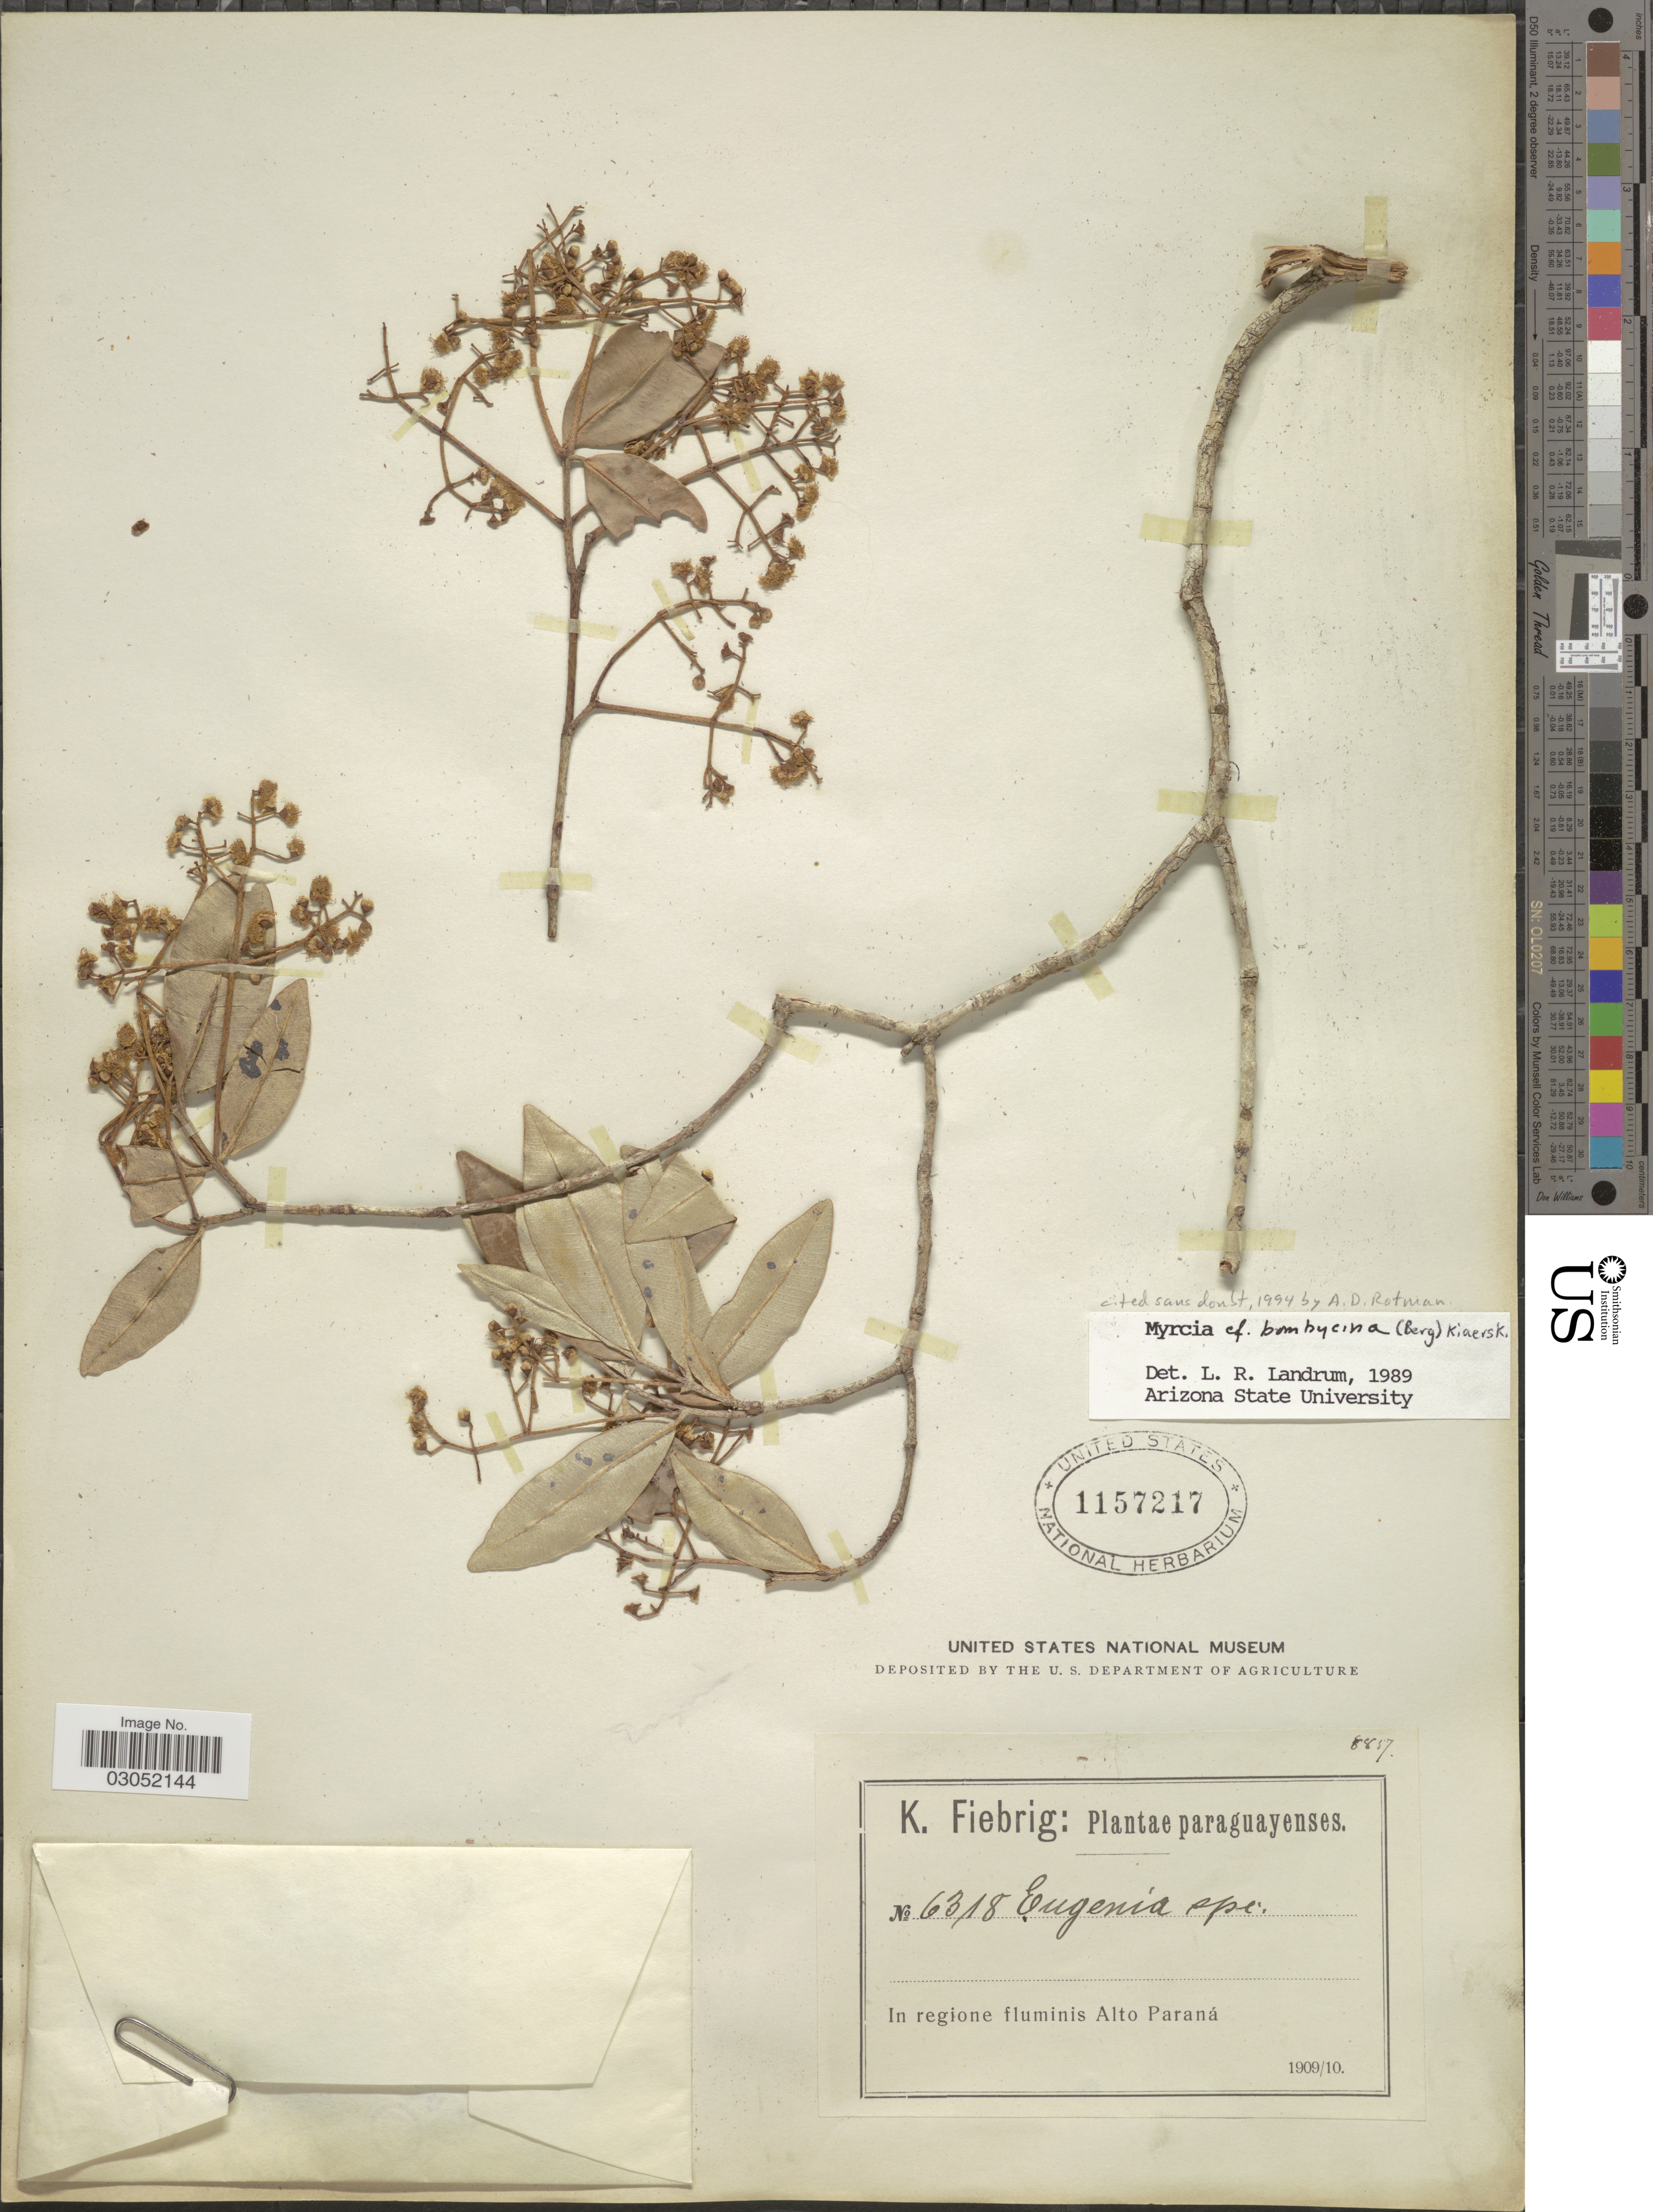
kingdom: Plantae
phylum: Tracheophyta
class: Magnoliopsida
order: Myrtales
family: Myrtaceae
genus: Myrcia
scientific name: Myrcia bombycina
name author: (O. Berg) Nied.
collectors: K. Fiebrig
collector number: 6318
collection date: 1909/1910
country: Paraguay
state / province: Alto Parana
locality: In regione fluminis Alto Paraná.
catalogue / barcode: US 1157217